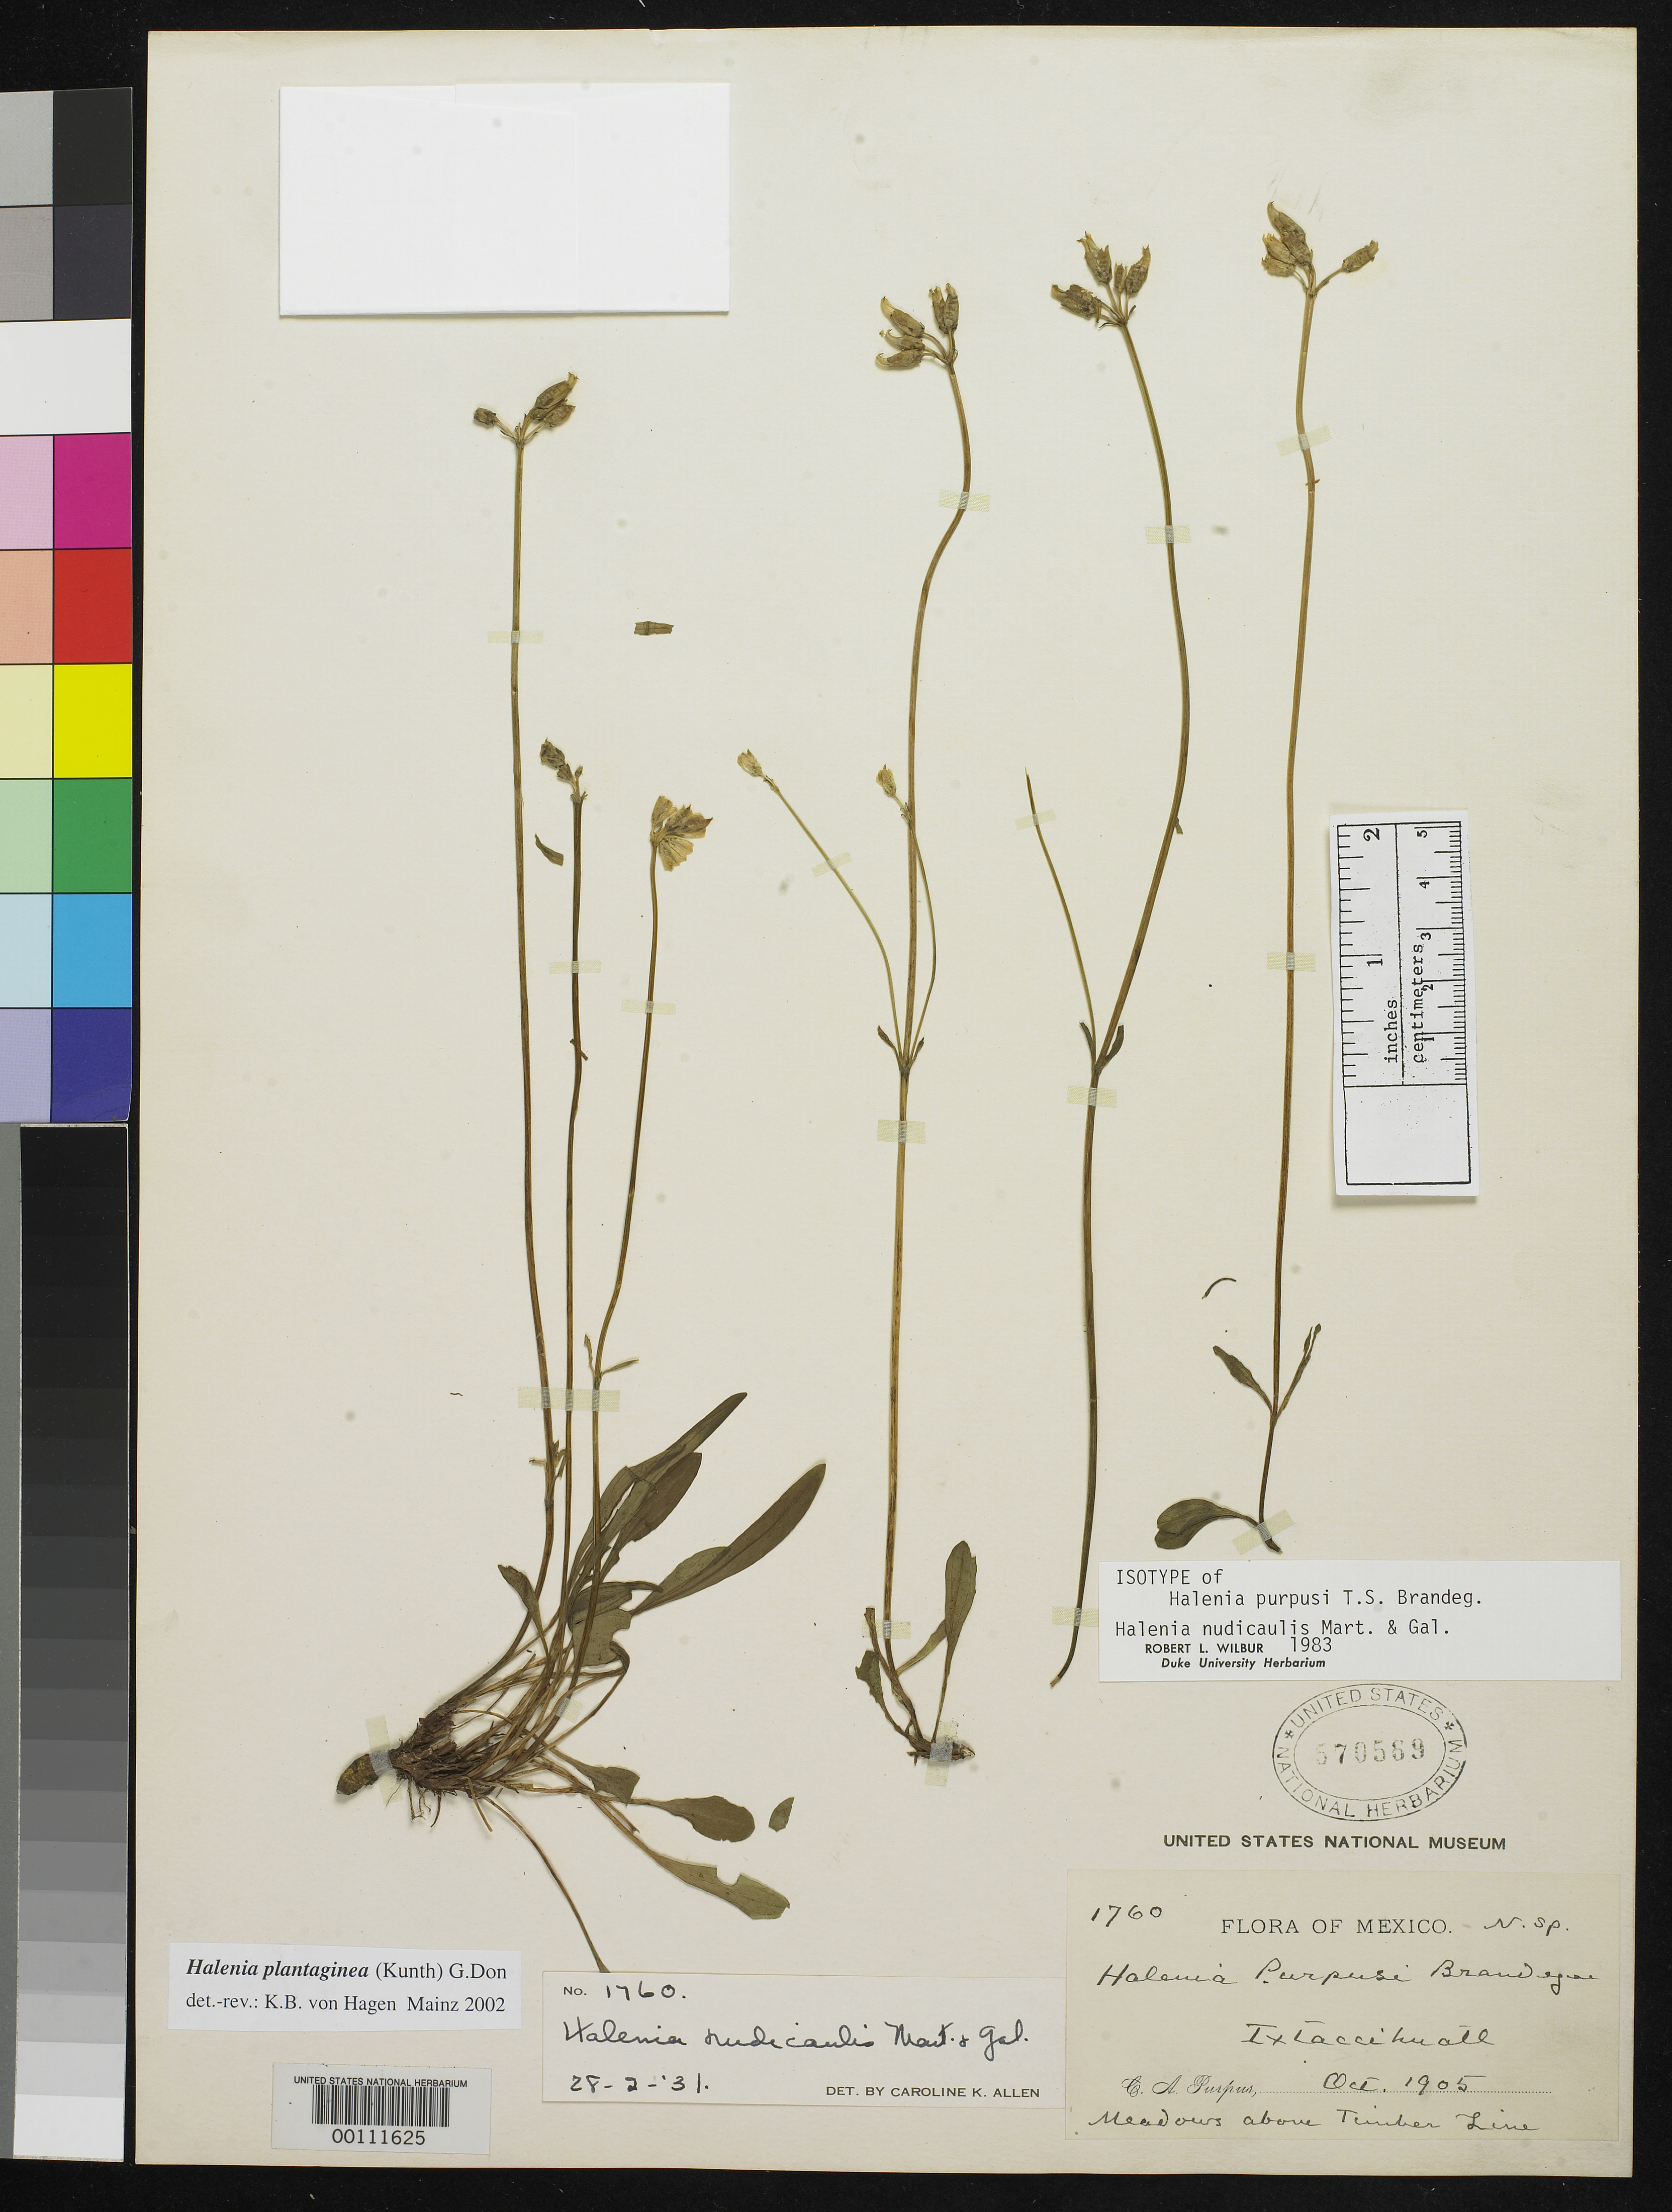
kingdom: Plantae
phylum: Tracheophyta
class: Magnoliopsida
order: Gentianales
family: Gentianaceae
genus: Halenia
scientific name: Halenia purpusii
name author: Brandegee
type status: Isotype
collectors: C. A. Purpus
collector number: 1760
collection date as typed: Oct 1905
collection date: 1905-10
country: Mexico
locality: Ixtaccihuatl.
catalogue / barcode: US 570589